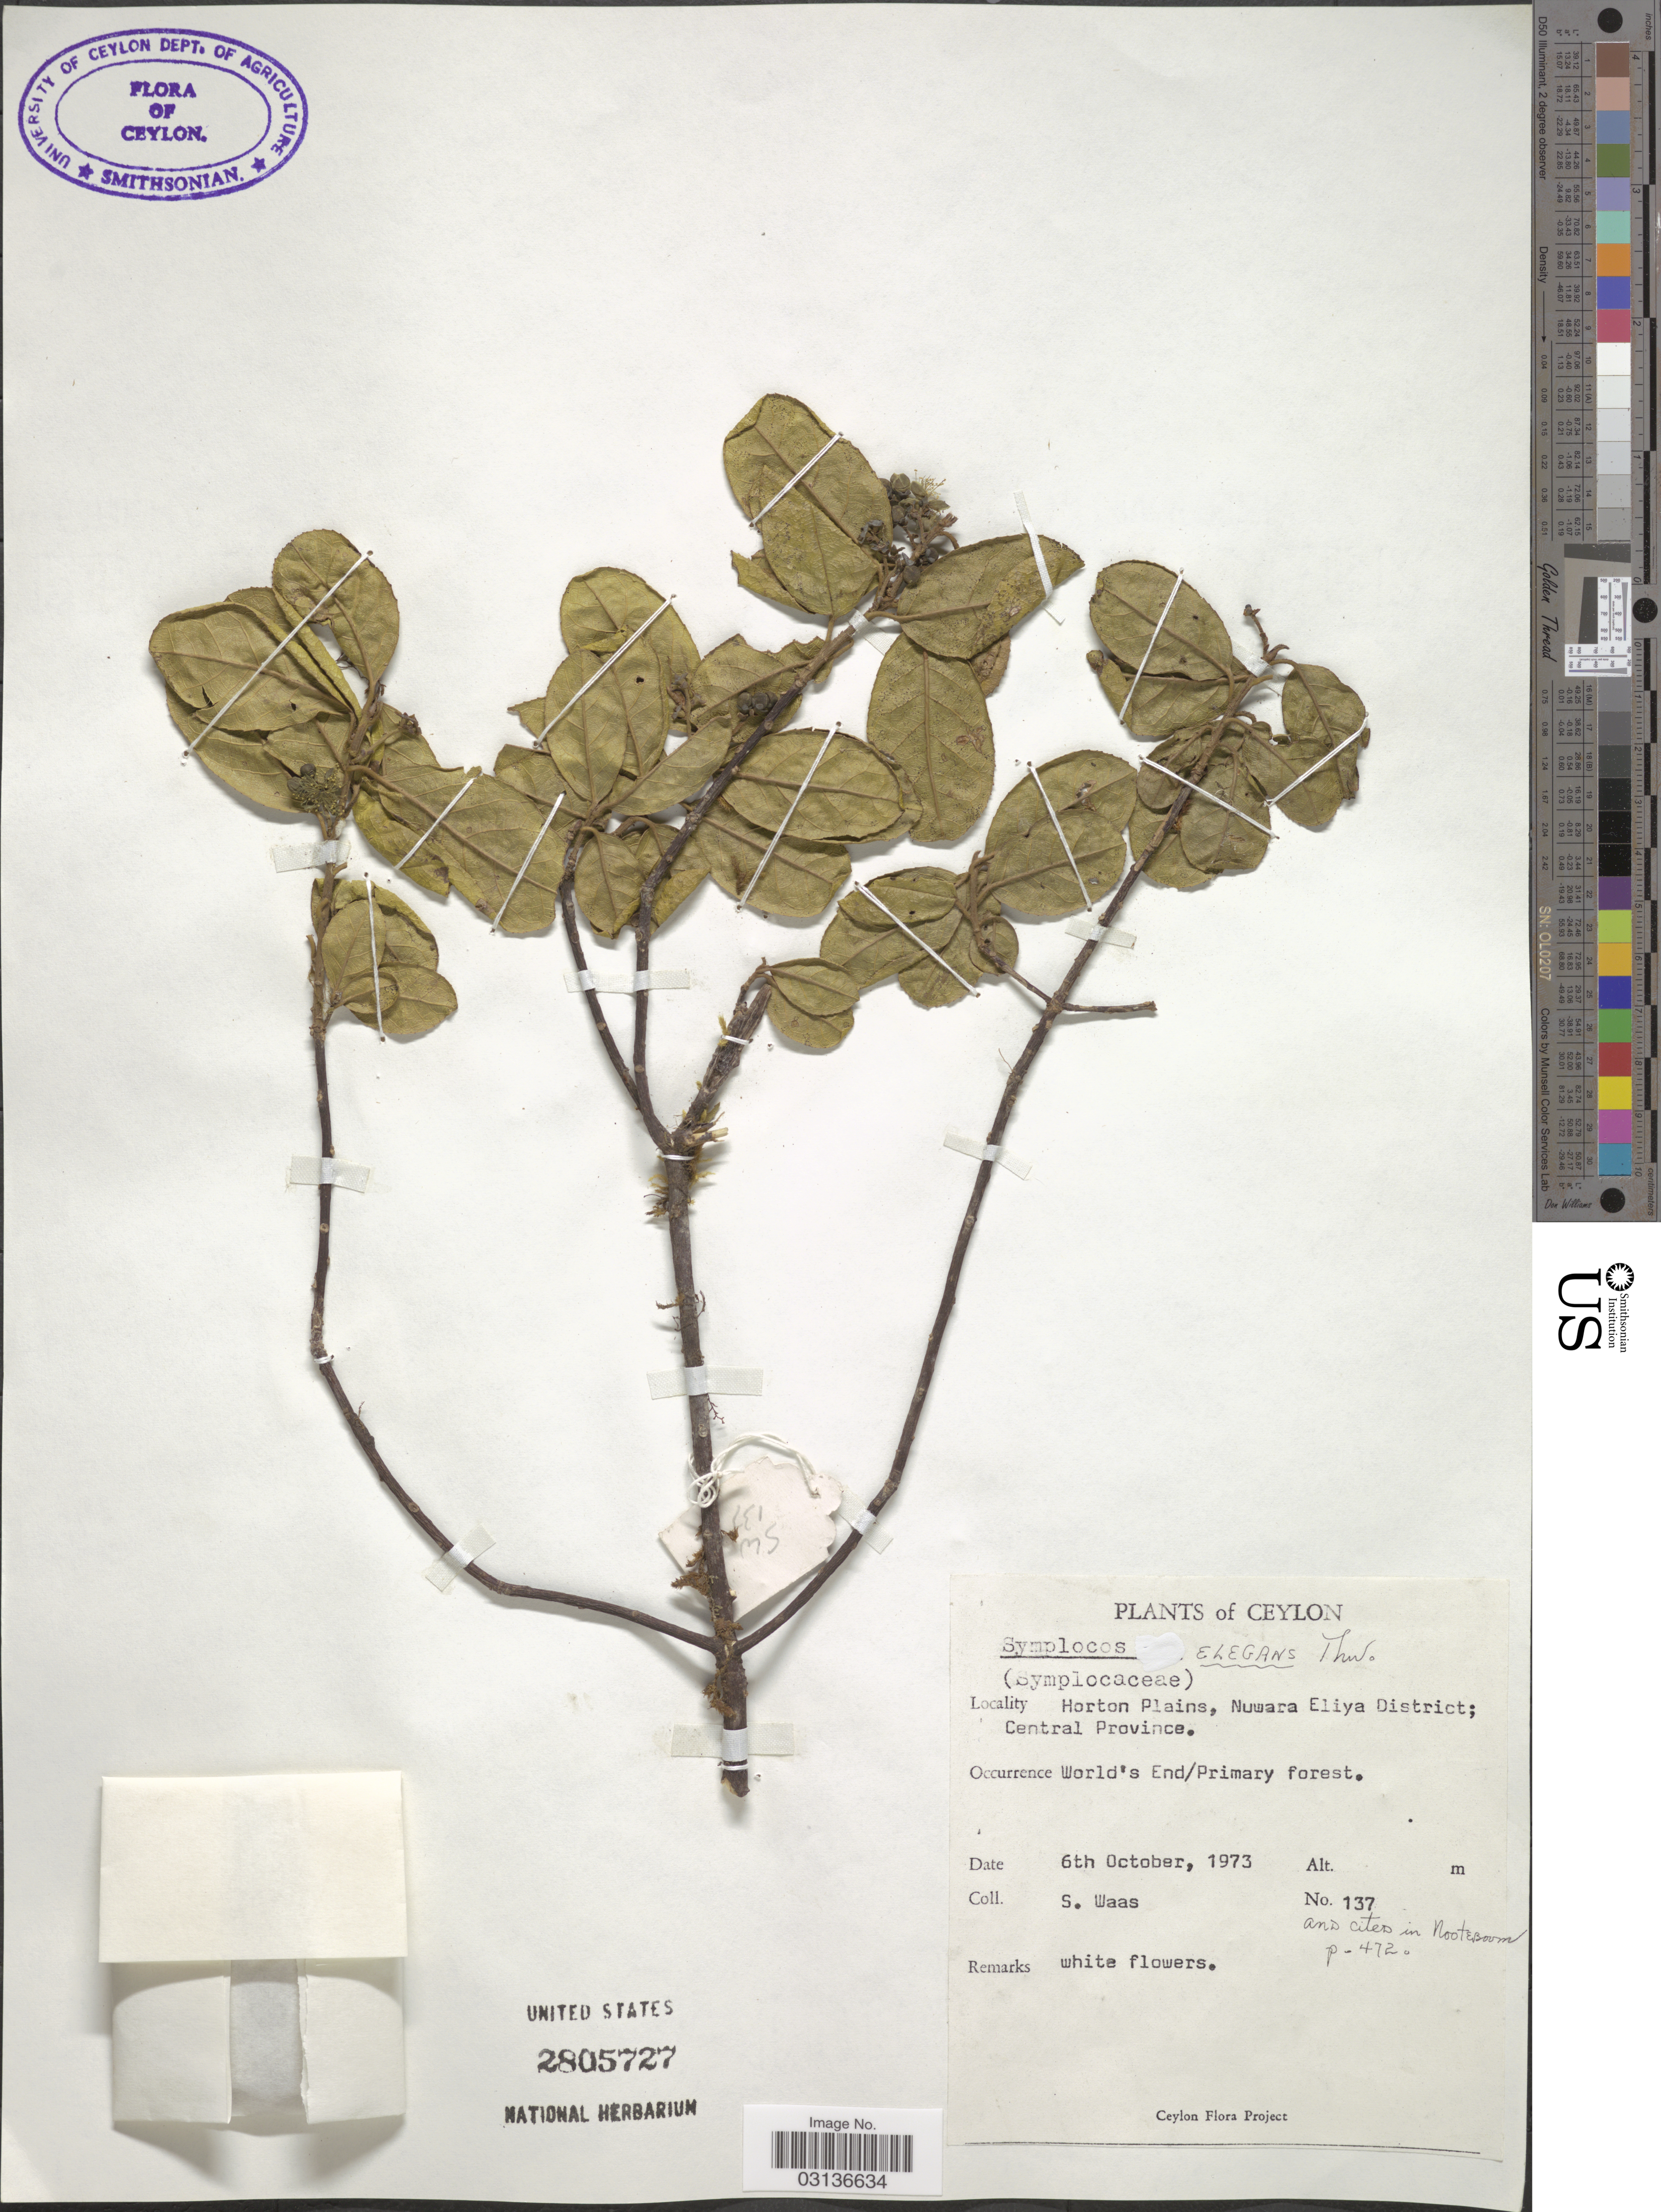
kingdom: Plantae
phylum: Tracheophyta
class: Magnoliopsida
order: Ericales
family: Symplocaceae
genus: Symplocos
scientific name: Symplocos elegans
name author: Thwaites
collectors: S. Waas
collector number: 137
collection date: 1973-10-06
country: Sri Lanka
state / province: Central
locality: Ceylon. Horton Plains, Nuwara Eliya District.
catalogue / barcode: US 2805727